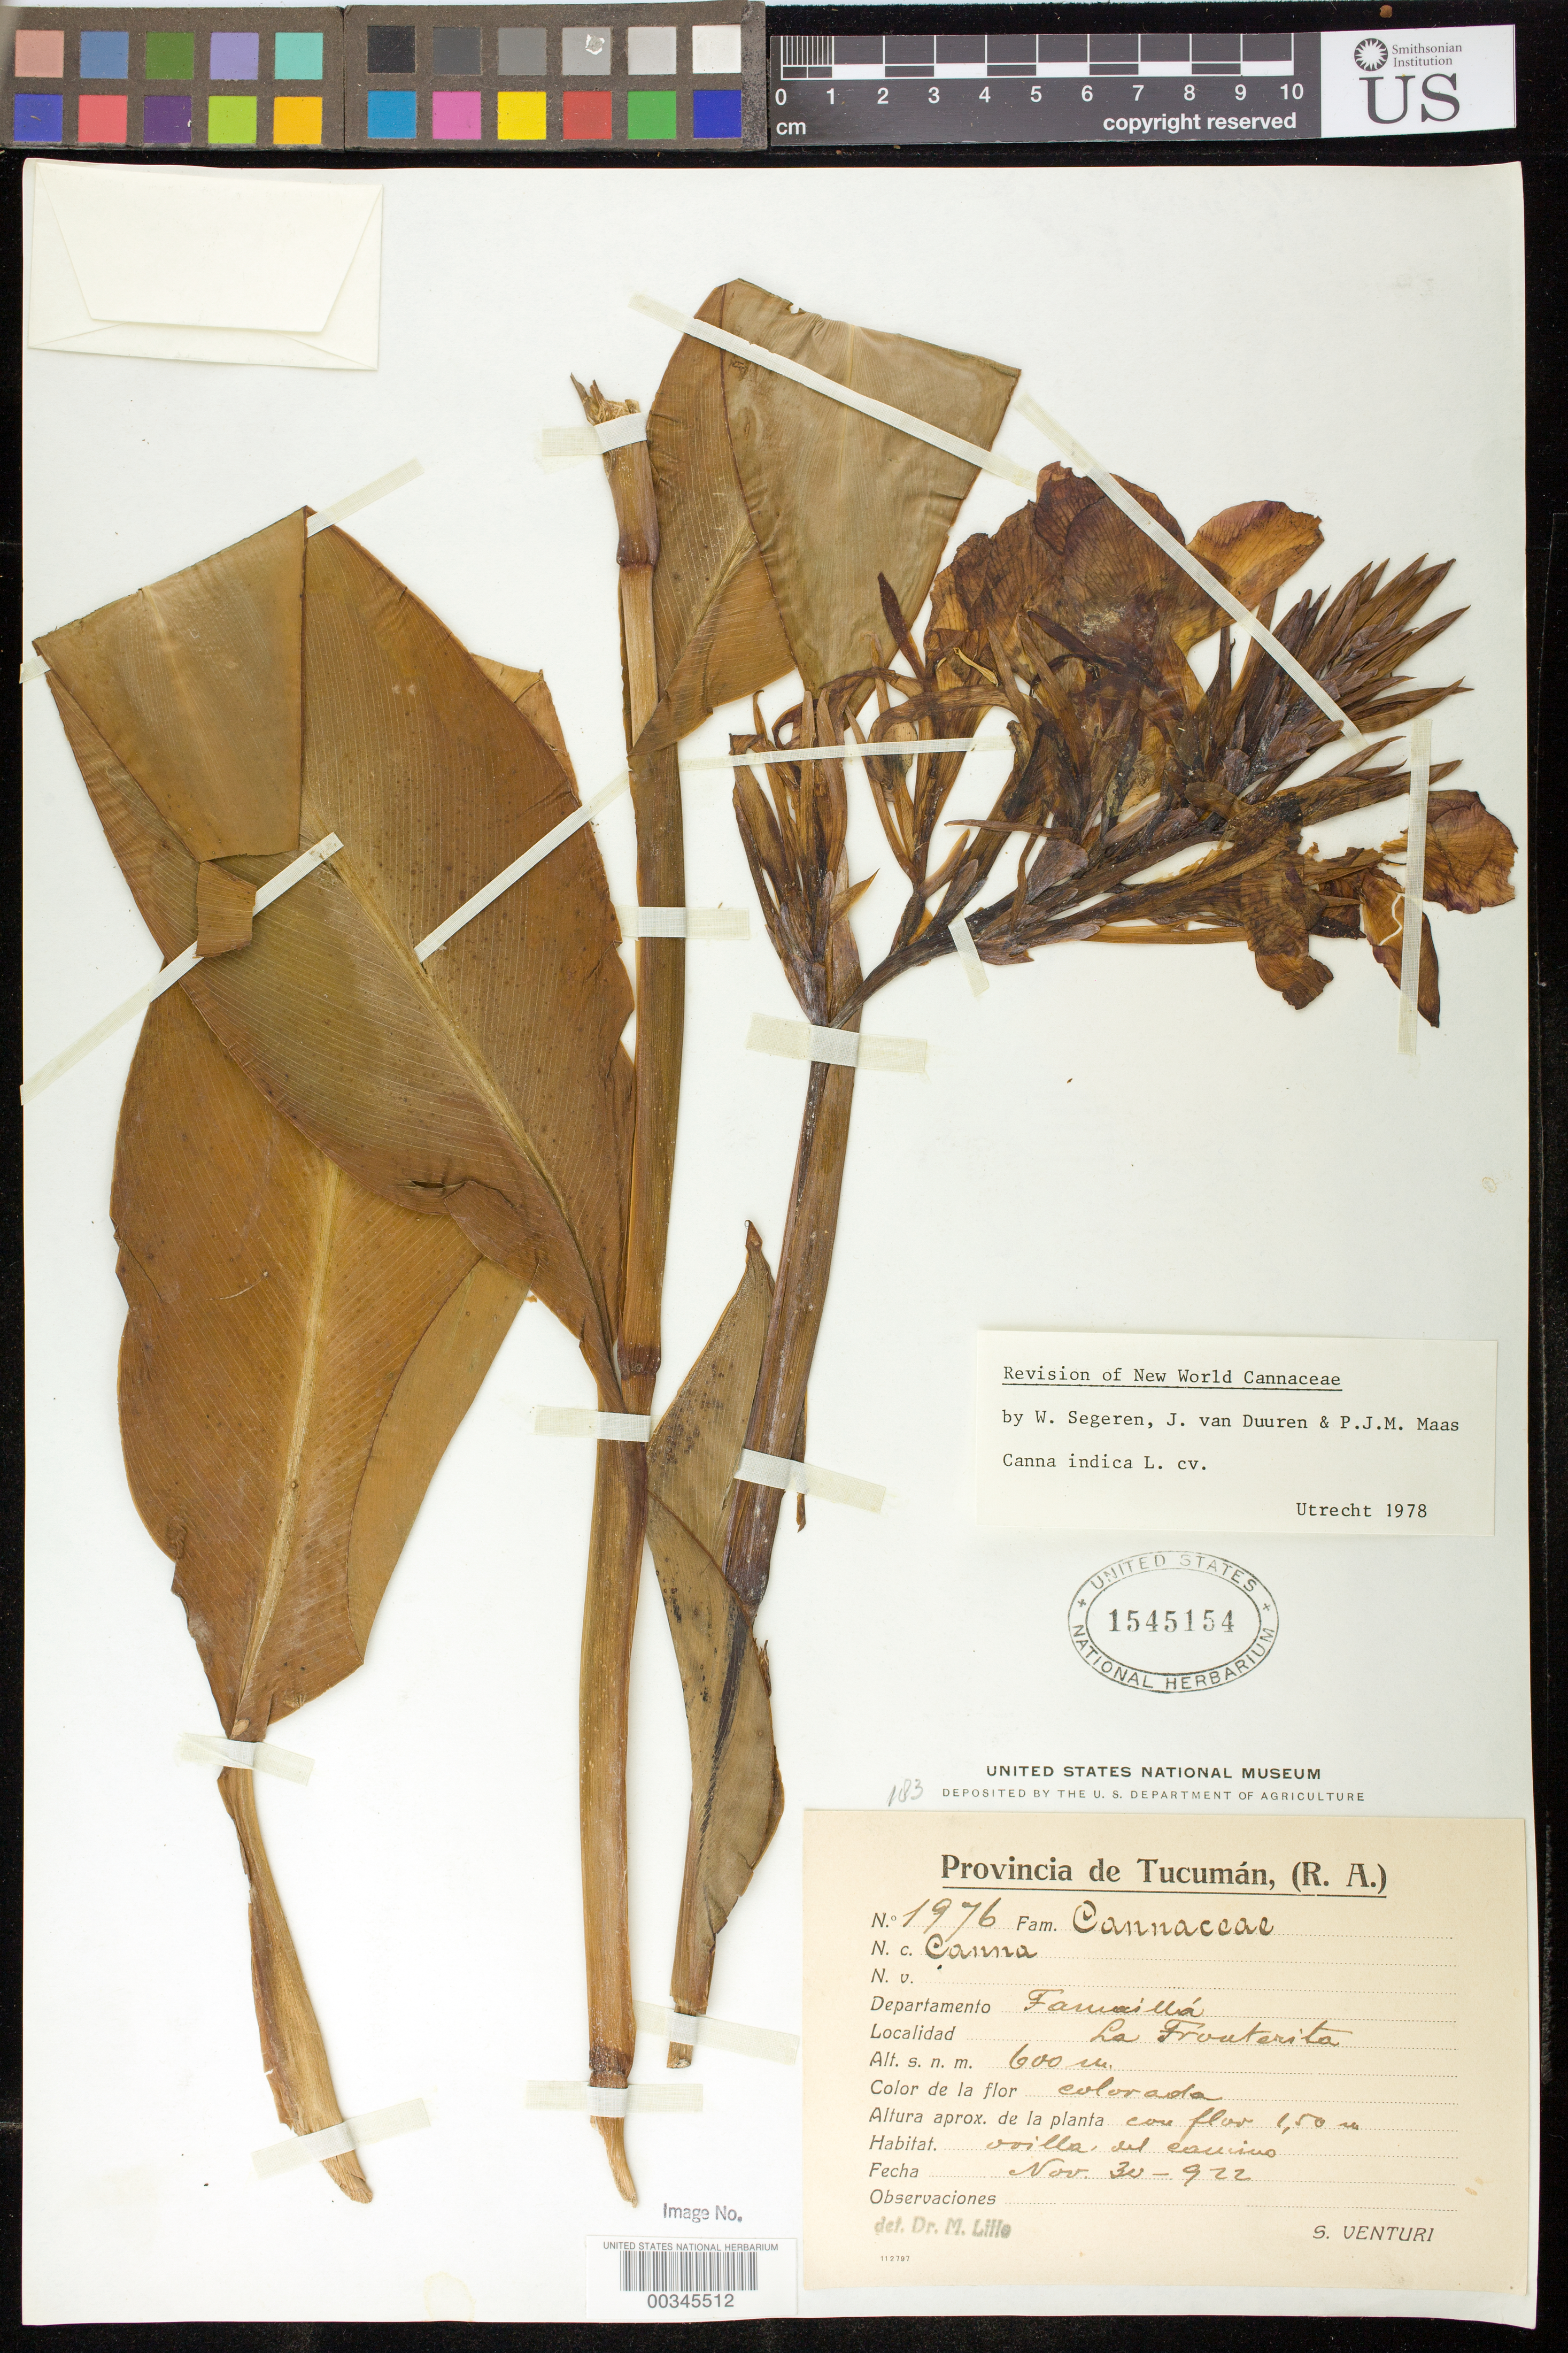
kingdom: Plantae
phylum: Tracheophyta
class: Liliopsida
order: Zingiberales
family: Cannaceae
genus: Canna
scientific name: Canna indica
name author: L.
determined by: Segeren, W.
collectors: S. Venturi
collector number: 1976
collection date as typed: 30 Nov 1922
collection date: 1922-11-30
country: Argentina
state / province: Tucumán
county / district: Famaillá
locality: Famailla Dept, la Fronterita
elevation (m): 600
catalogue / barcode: US 1545154